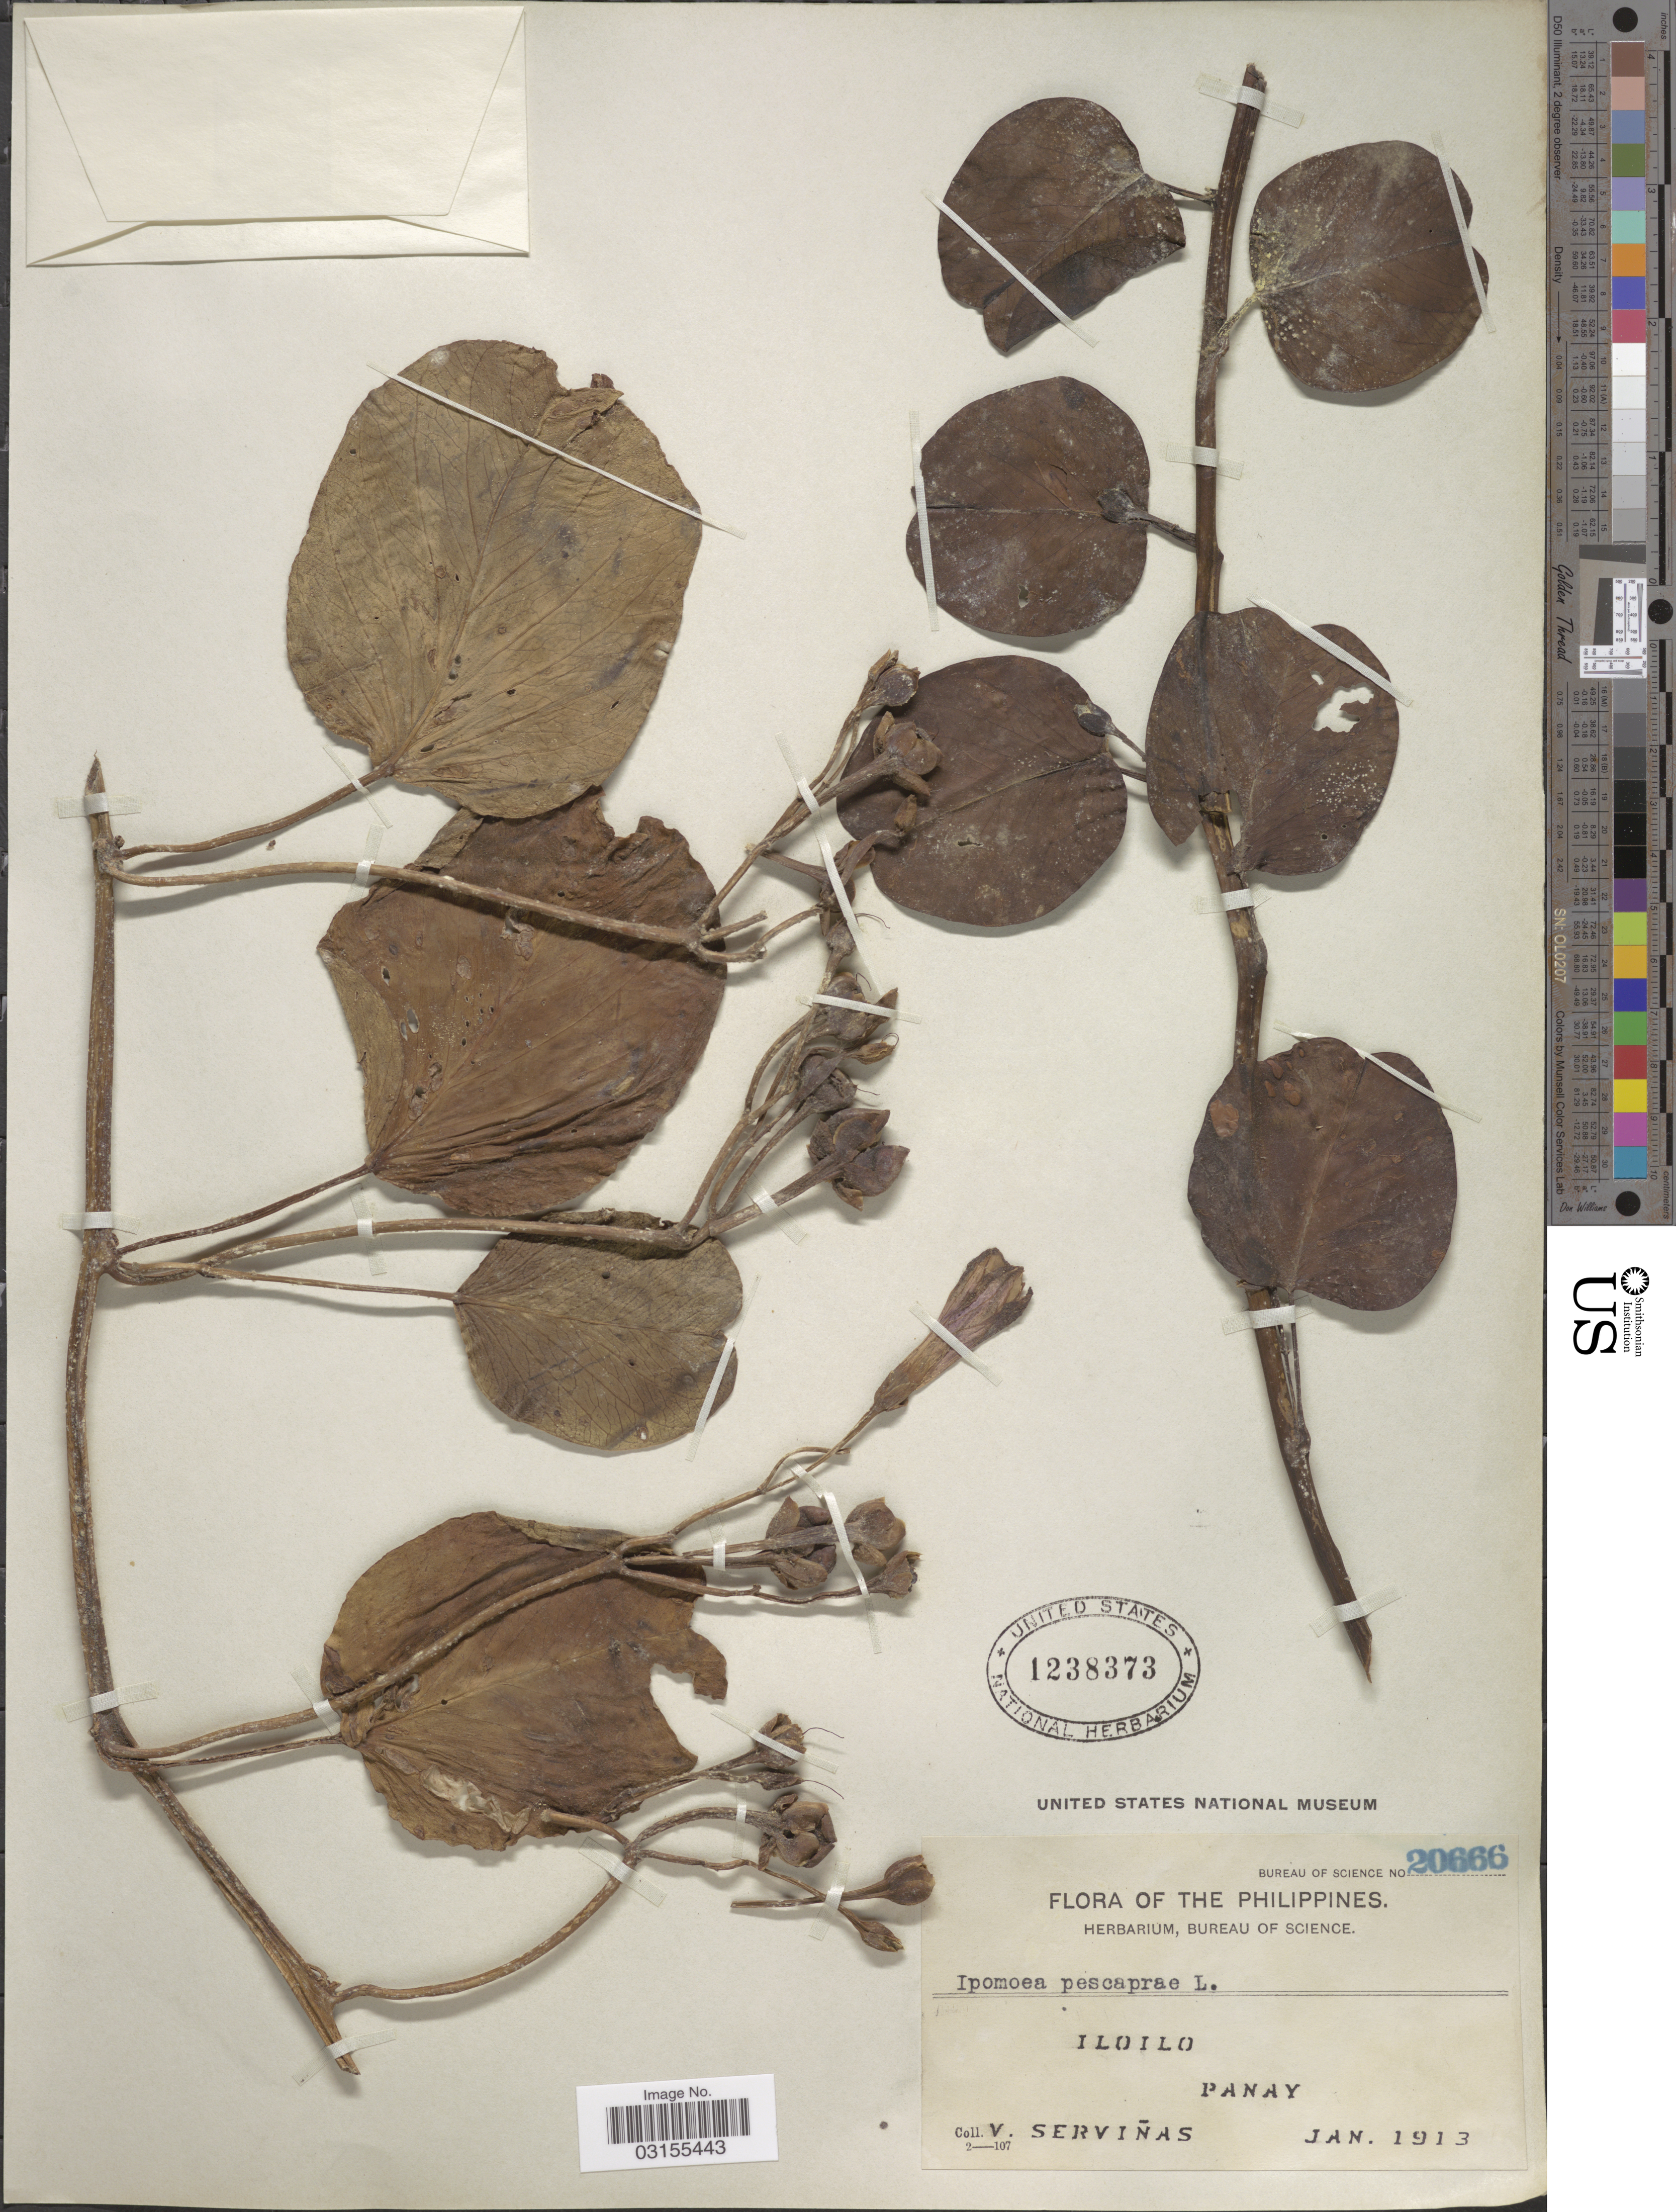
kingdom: Plantae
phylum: Tracheophyta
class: Magnoliopsida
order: Solanales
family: Convolvulaceae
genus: Ipomoea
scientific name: Ipomoea pes-caprae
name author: (L.) R. Br.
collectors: V. Servinas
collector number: Bureau of Science 20666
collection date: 1913-01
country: Philippines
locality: Iloilo Panay.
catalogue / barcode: US 1238373